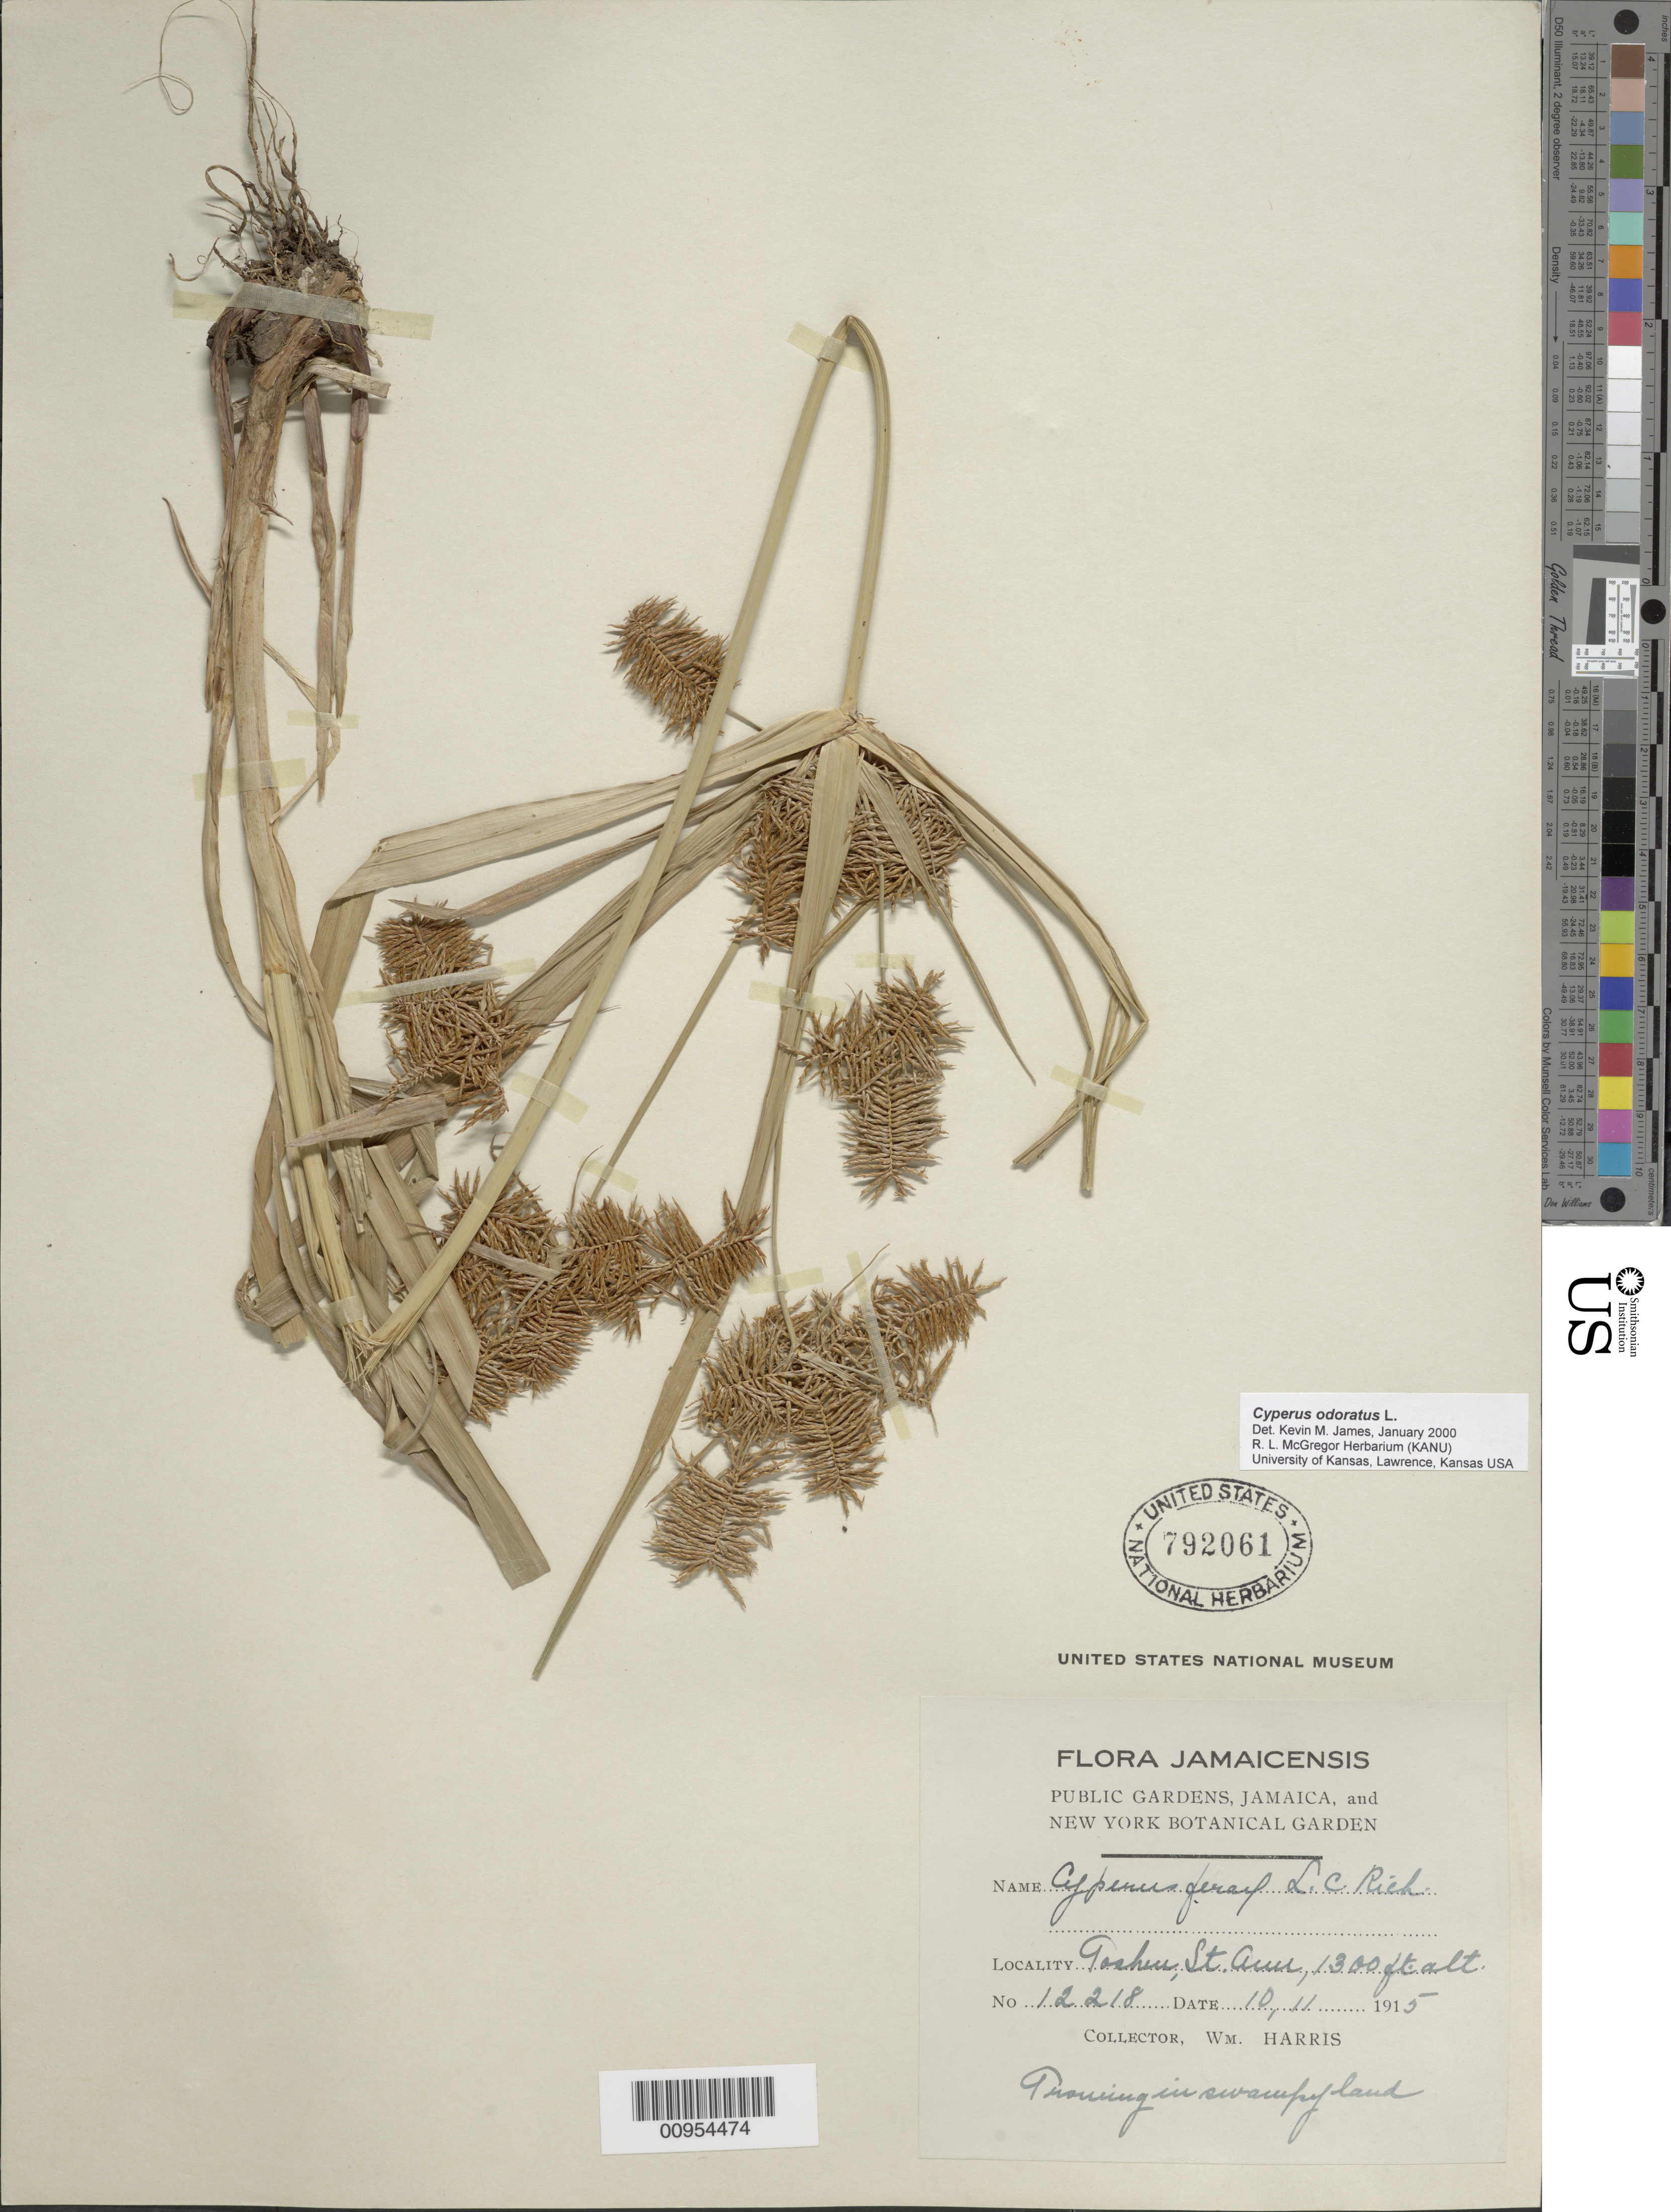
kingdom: Plantae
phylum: Tracheophyta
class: Liliopsida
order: Poales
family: Cyperaceae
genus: Cyperus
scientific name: Cyperus odoratus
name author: L.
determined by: James, K. M.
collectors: W. H. Harris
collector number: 12218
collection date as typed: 10 Nov 1915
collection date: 1915-11-10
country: Jamaica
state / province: Saint Ann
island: Jamaica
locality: Gosheu, swamply land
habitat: Growing in swamply land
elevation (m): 396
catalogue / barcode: US 792061